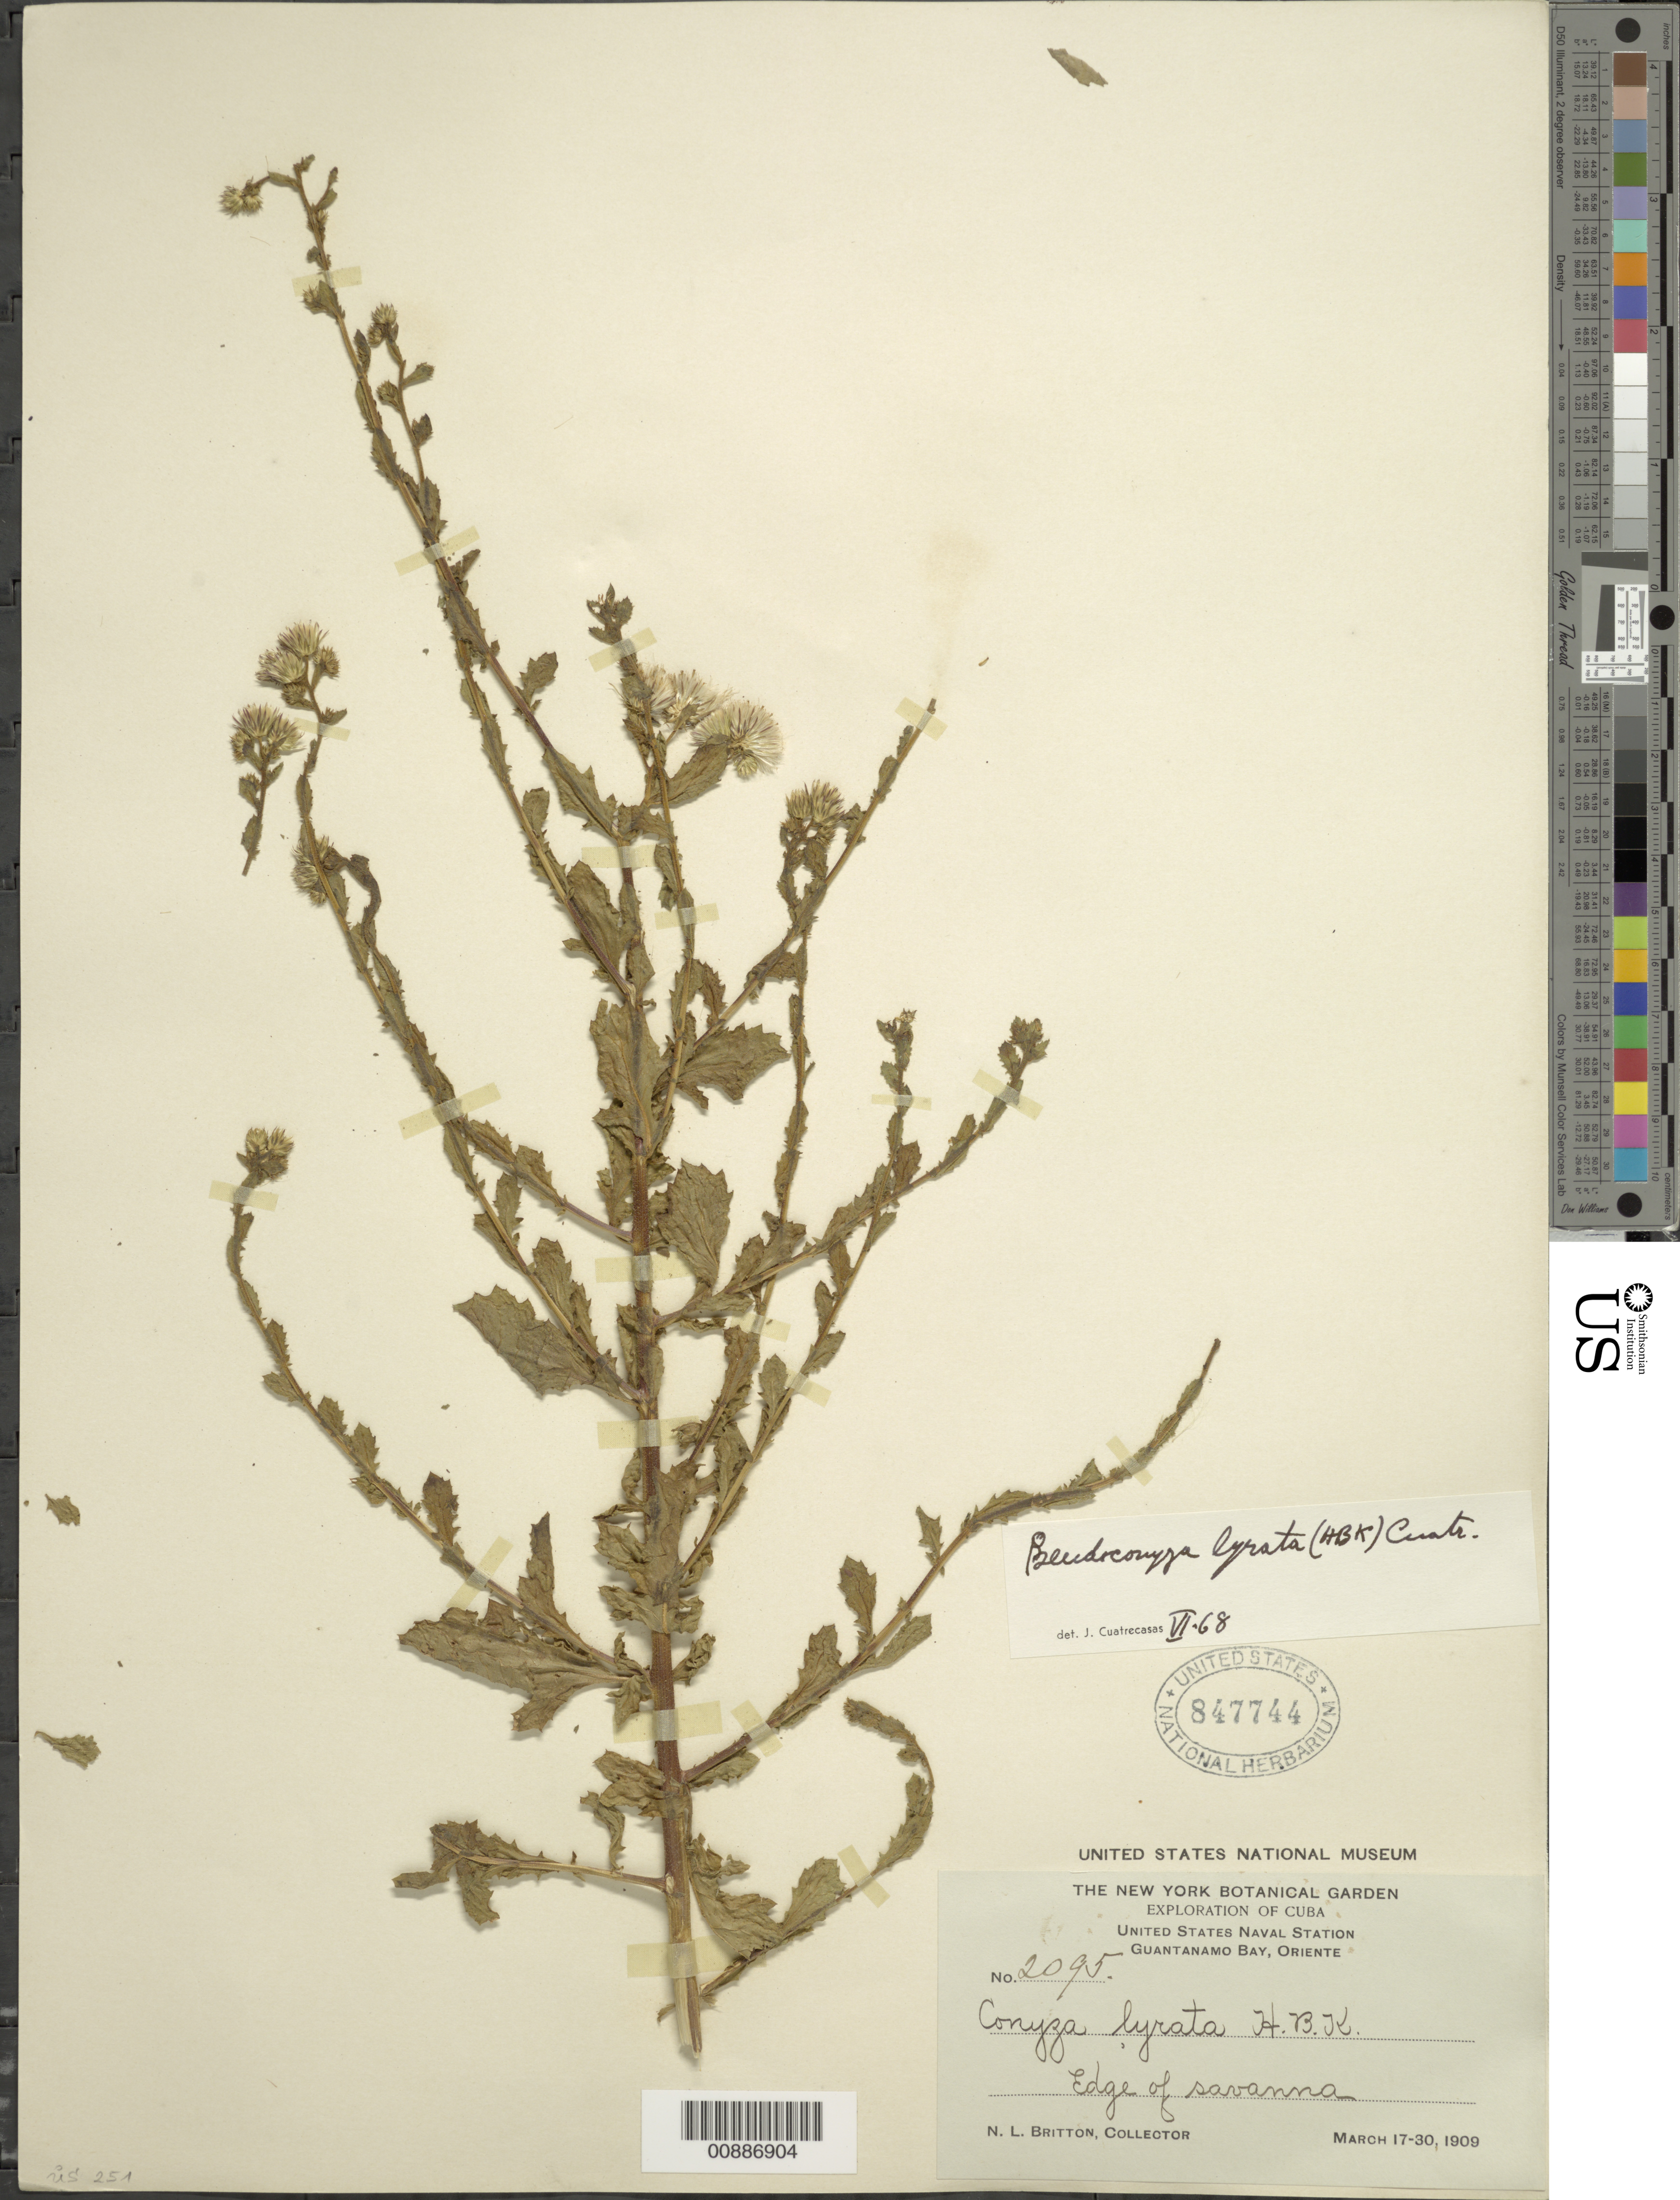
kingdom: Plantae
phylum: Tracheophyta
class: Magnoliopsida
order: Asterales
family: Asteraceae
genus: Pseudoconyza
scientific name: Pseudoconyza lyrata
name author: (Kunth) Cuatrec.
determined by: Cuatrecasas, J.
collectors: N. Britton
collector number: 2095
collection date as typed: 17 Mar 1909 to 30 Mar 1909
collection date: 1909-03-17/1909-03-30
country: Cuba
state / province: Santiago de Cuba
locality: Guantanamo Bay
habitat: Edge of savanna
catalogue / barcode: US 847744